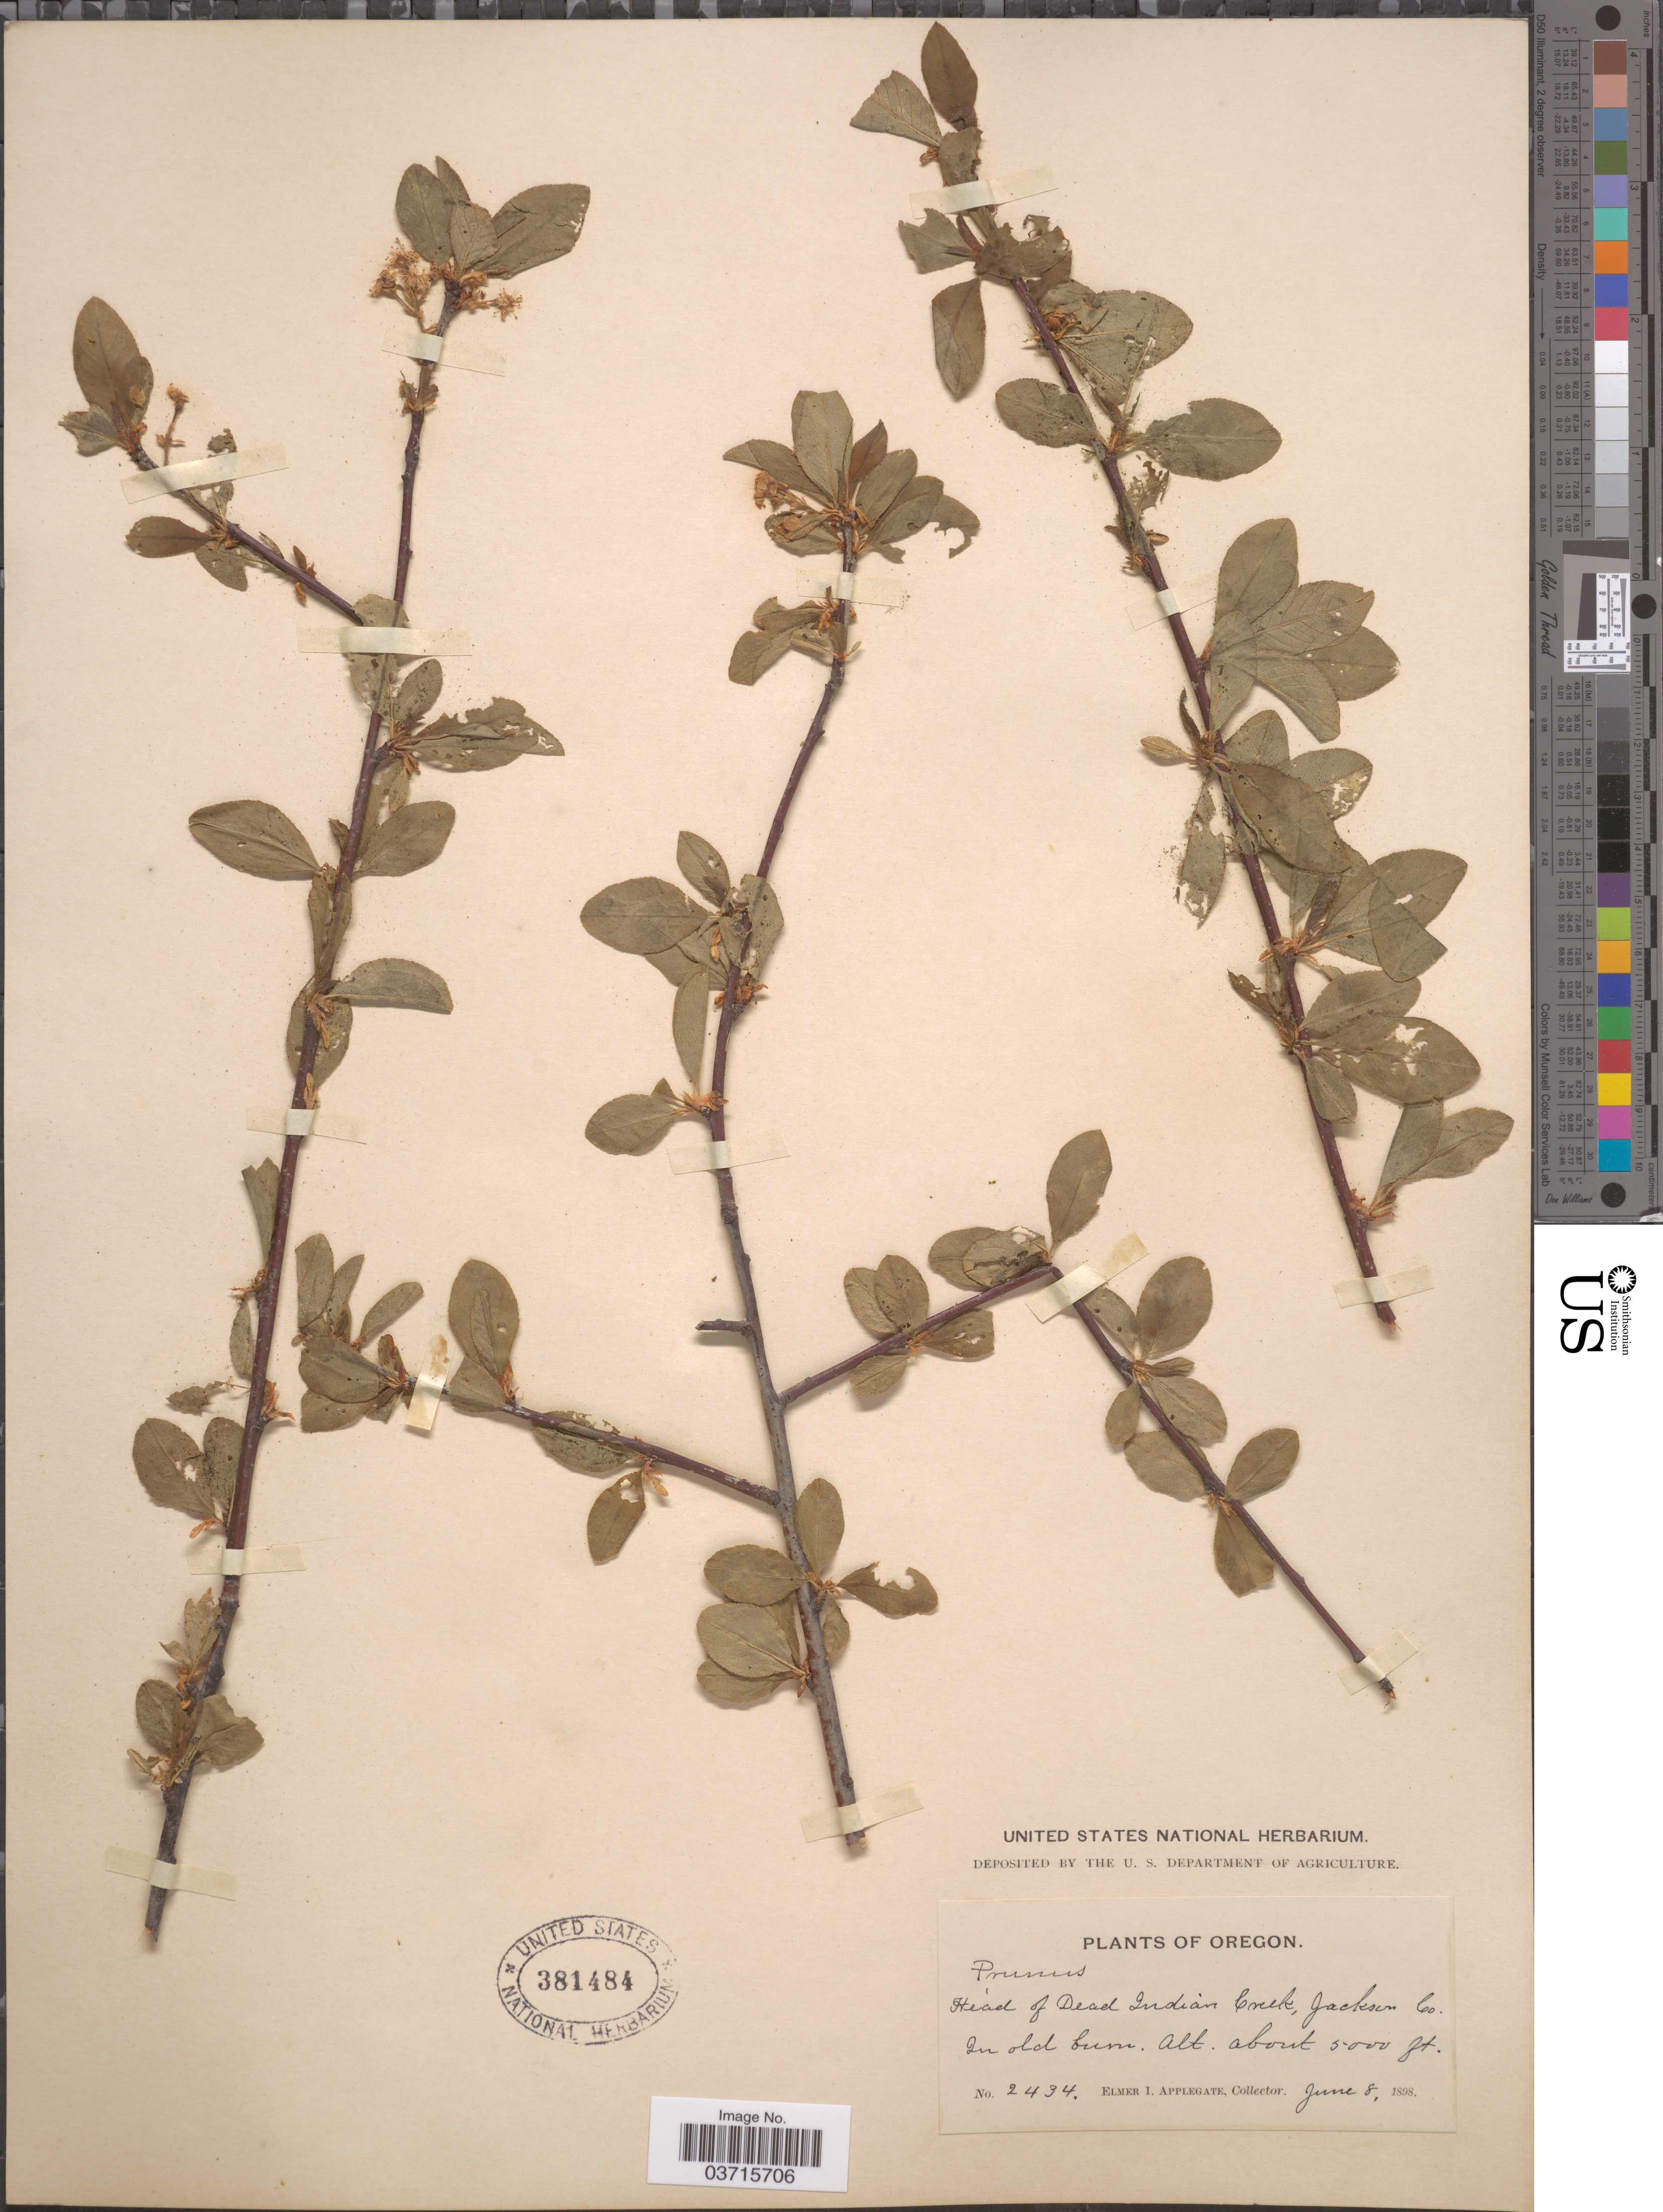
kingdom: Plantae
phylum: Tracheophyta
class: Magnoliopsida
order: Rosales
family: Rosaceae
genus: Prunus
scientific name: Prunus emarginata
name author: (Douglas ex Hook.) Eaton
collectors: E. I. Applegate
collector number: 2434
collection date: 1898-06-08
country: United States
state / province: Oregon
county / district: Jackson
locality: Head of Dead Indian Creek, Jackson Co.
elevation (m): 1524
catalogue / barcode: US 381484